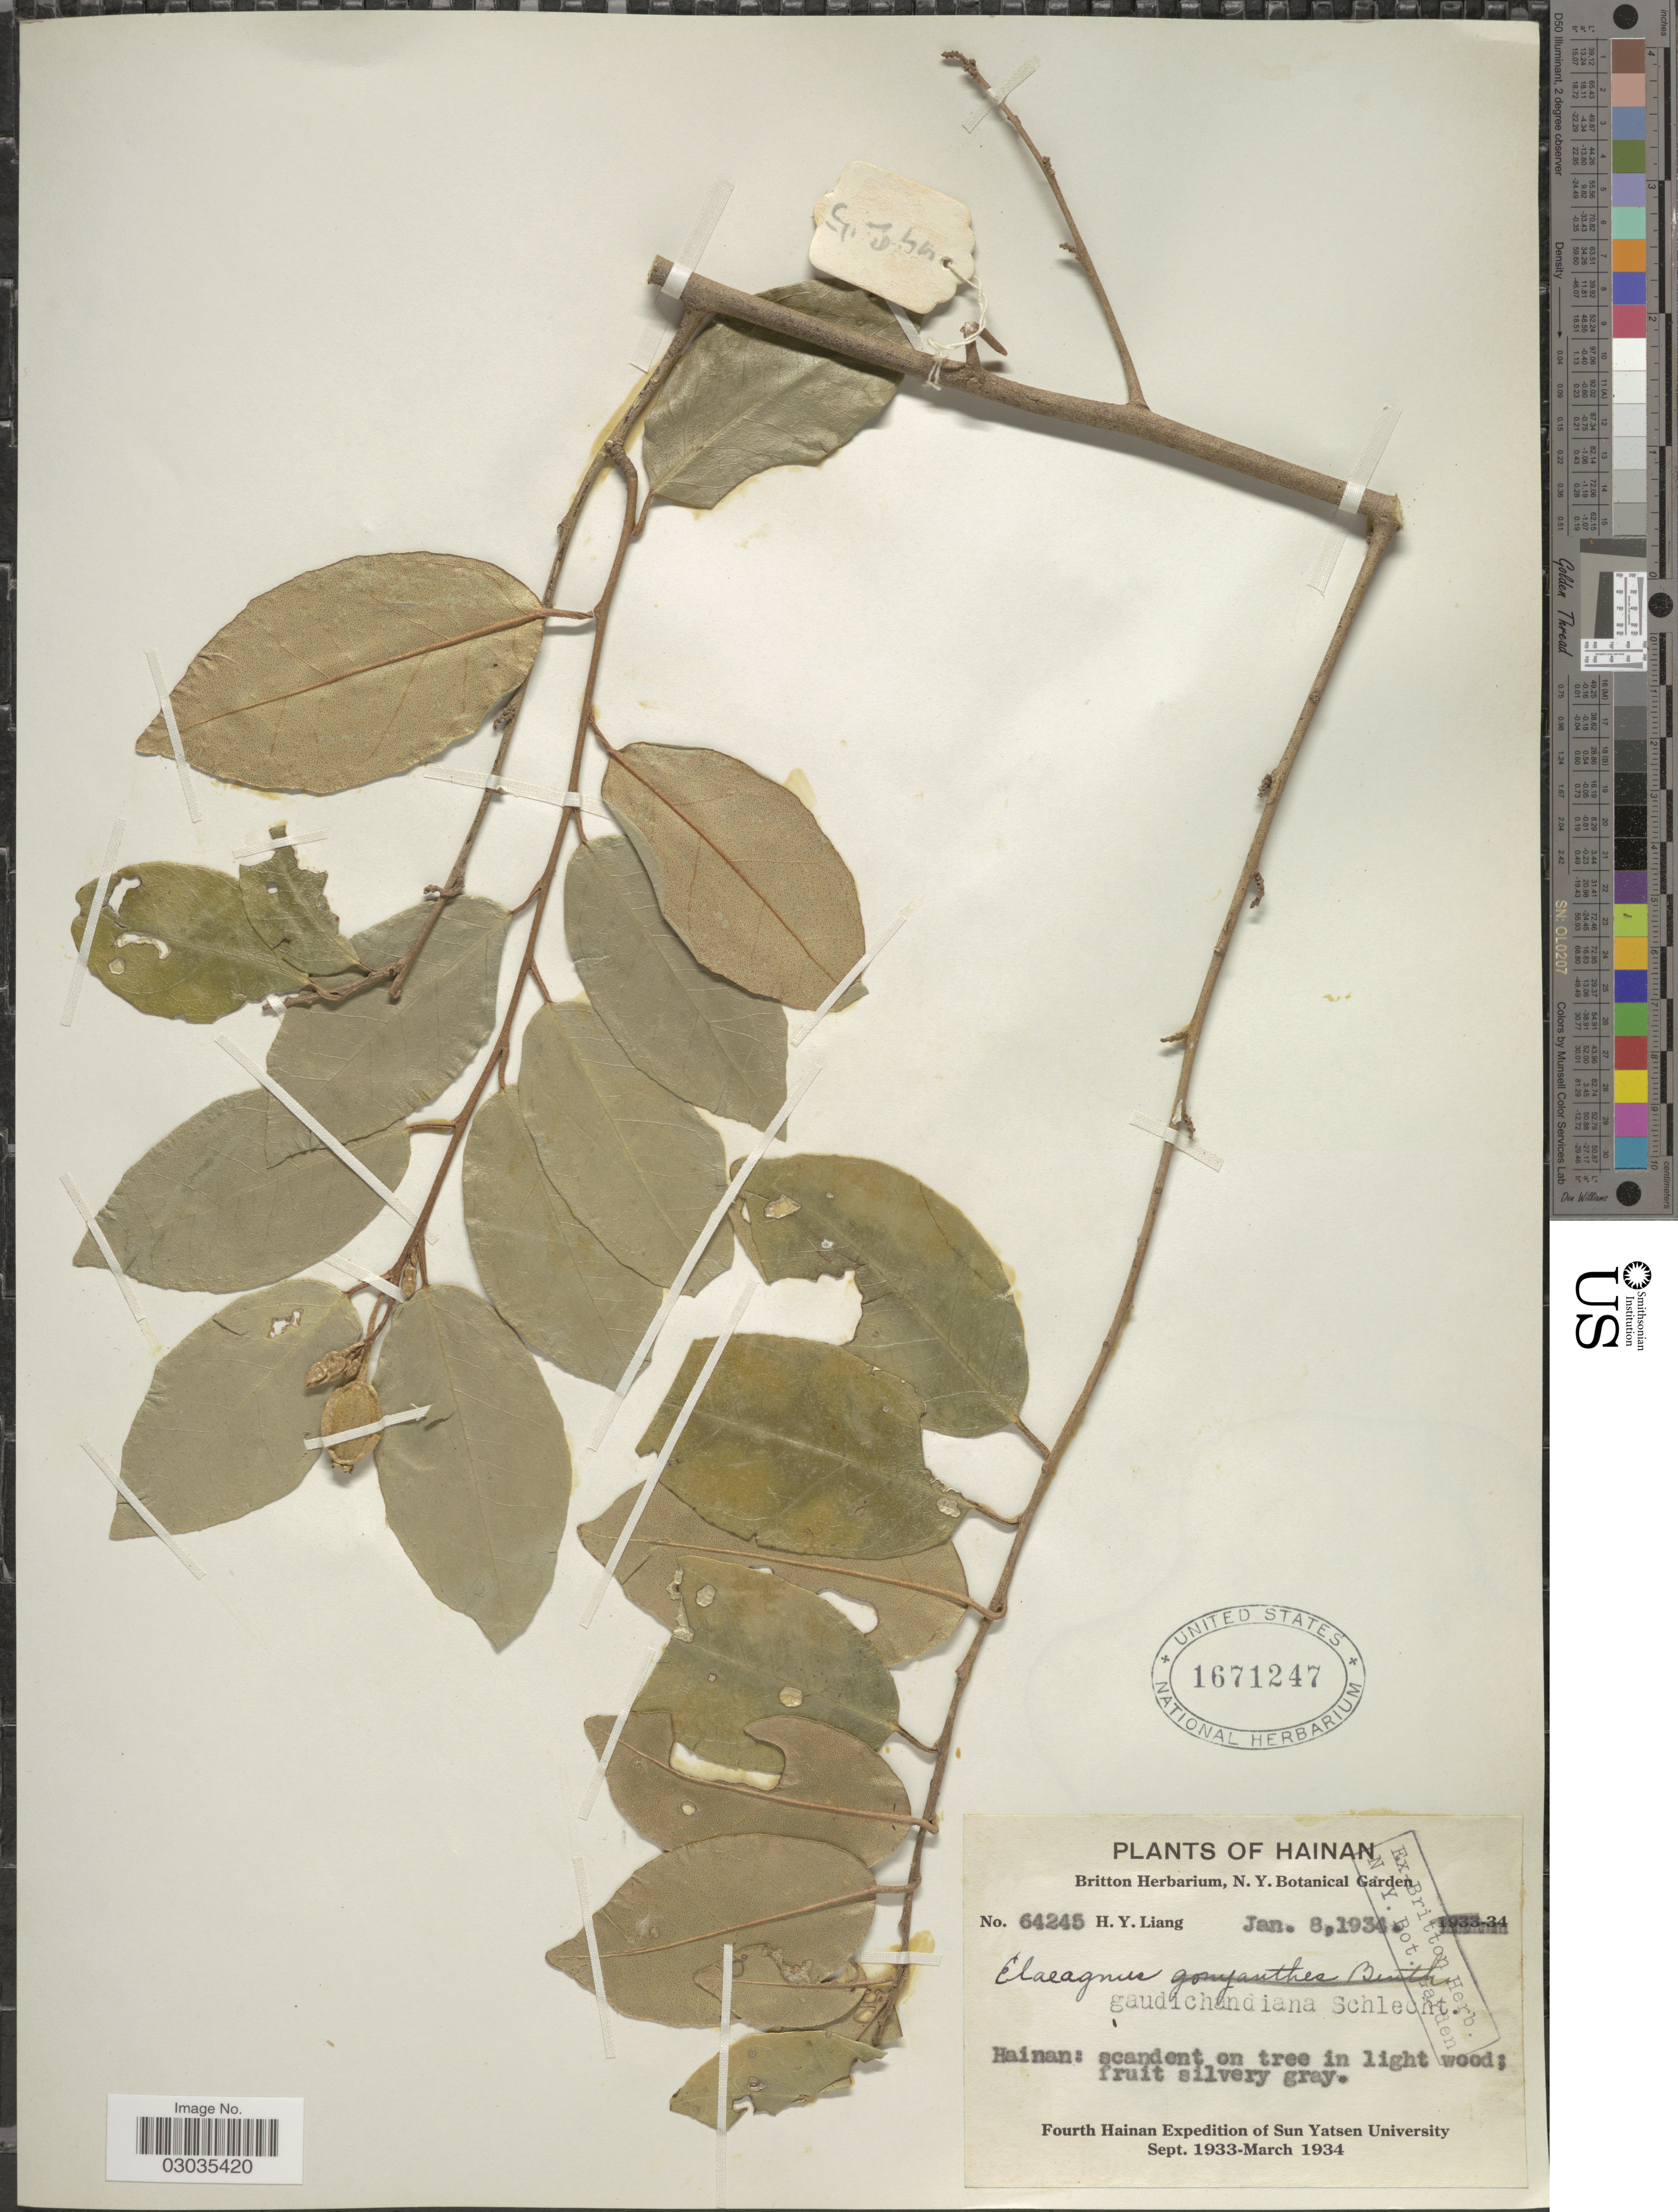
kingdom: Plantae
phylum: Tracheophyta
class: Magnoliopsida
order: Rosales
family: Elaeagnaceae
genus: Elaeagnus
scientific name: Elaeagnus gaudichaudiana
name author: Schltdl.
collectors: H. Y. Liang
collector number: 64245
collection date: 1934-01-08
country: China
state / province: Hainan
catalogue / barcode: US 1671247